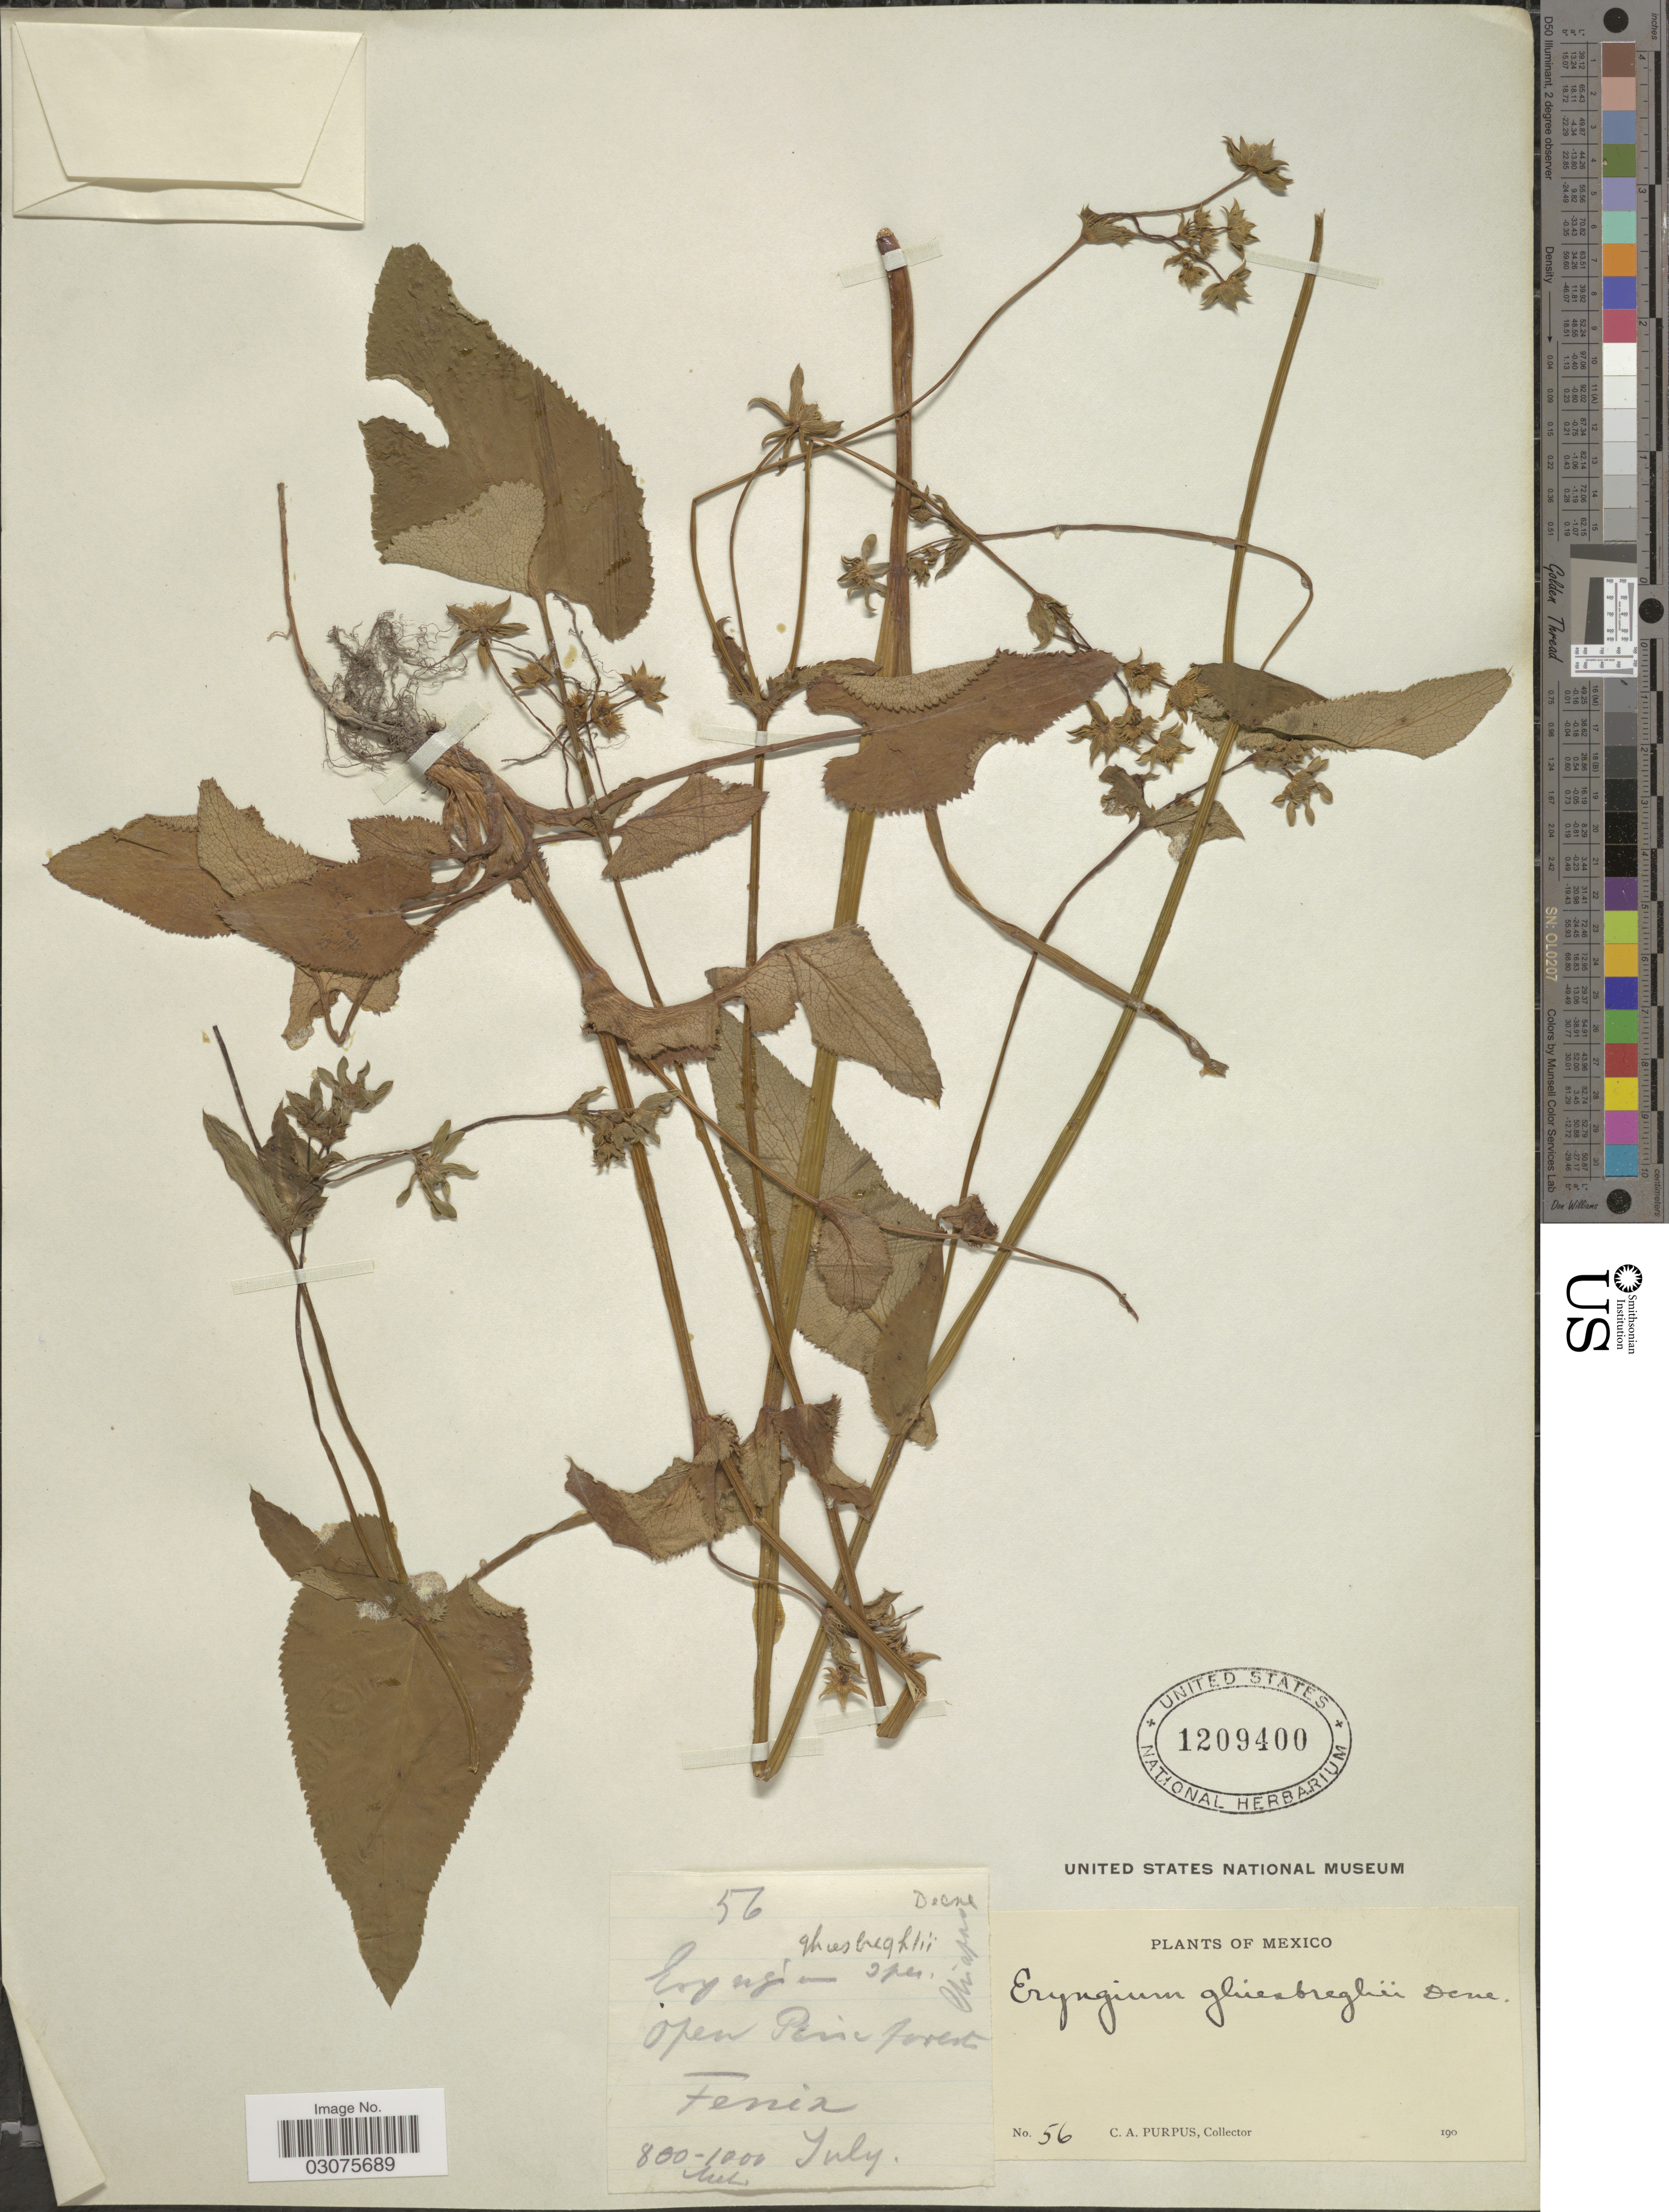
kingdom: Plantae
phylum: Tracheophyta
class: Magnoliopsida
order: Apiales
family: Apiaceae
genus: Eryngium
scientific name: Eryngium ghiesbreghtii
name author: Decne.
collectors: C. A. Purpus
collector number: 56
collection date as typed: July 190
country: Mexico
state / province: Chiapas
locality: Tenia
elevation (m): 800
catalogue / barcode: US 1209400